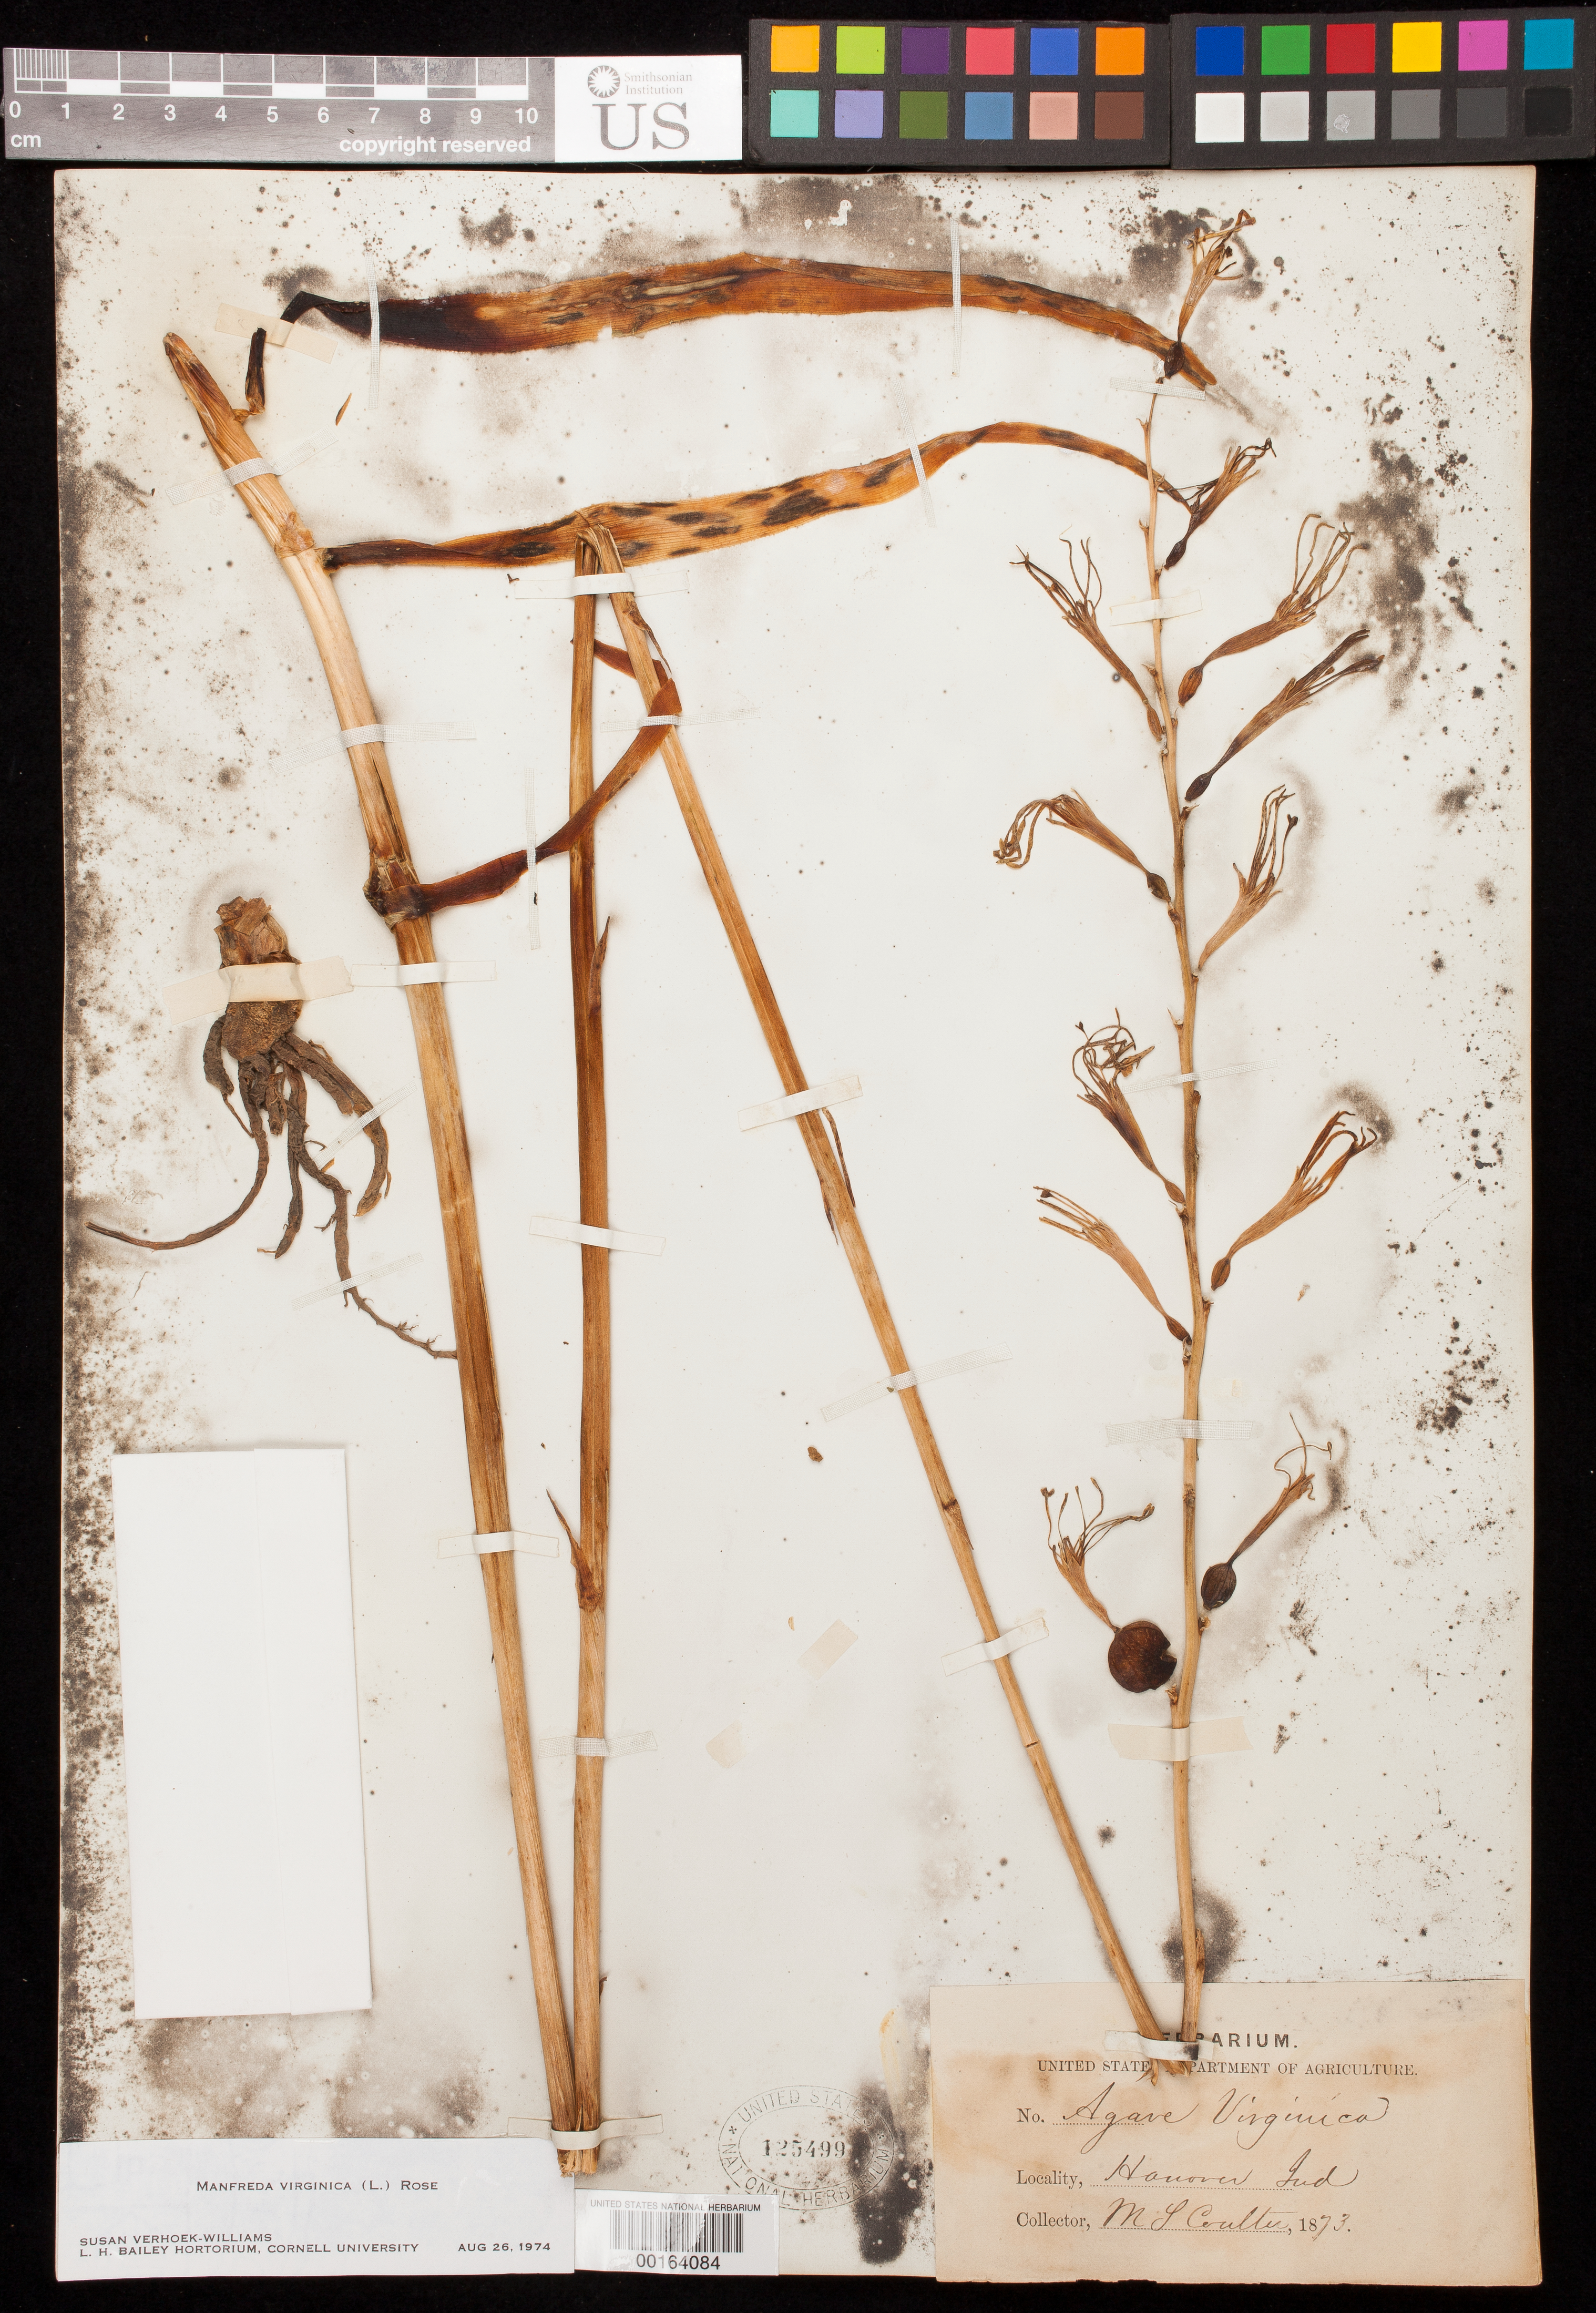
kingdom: Plantae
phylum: Tracheophyta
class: Liliopsida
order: Asparagales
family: Asparagaceae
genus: Manfreda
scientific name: Manfreda virginica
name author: (L.) Salisb. ex Rose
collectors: M. L. Coulter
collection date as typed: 1873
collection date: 1873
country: United States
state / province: Indiana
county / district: Jefferson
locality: Hanover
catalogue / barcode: US 125499